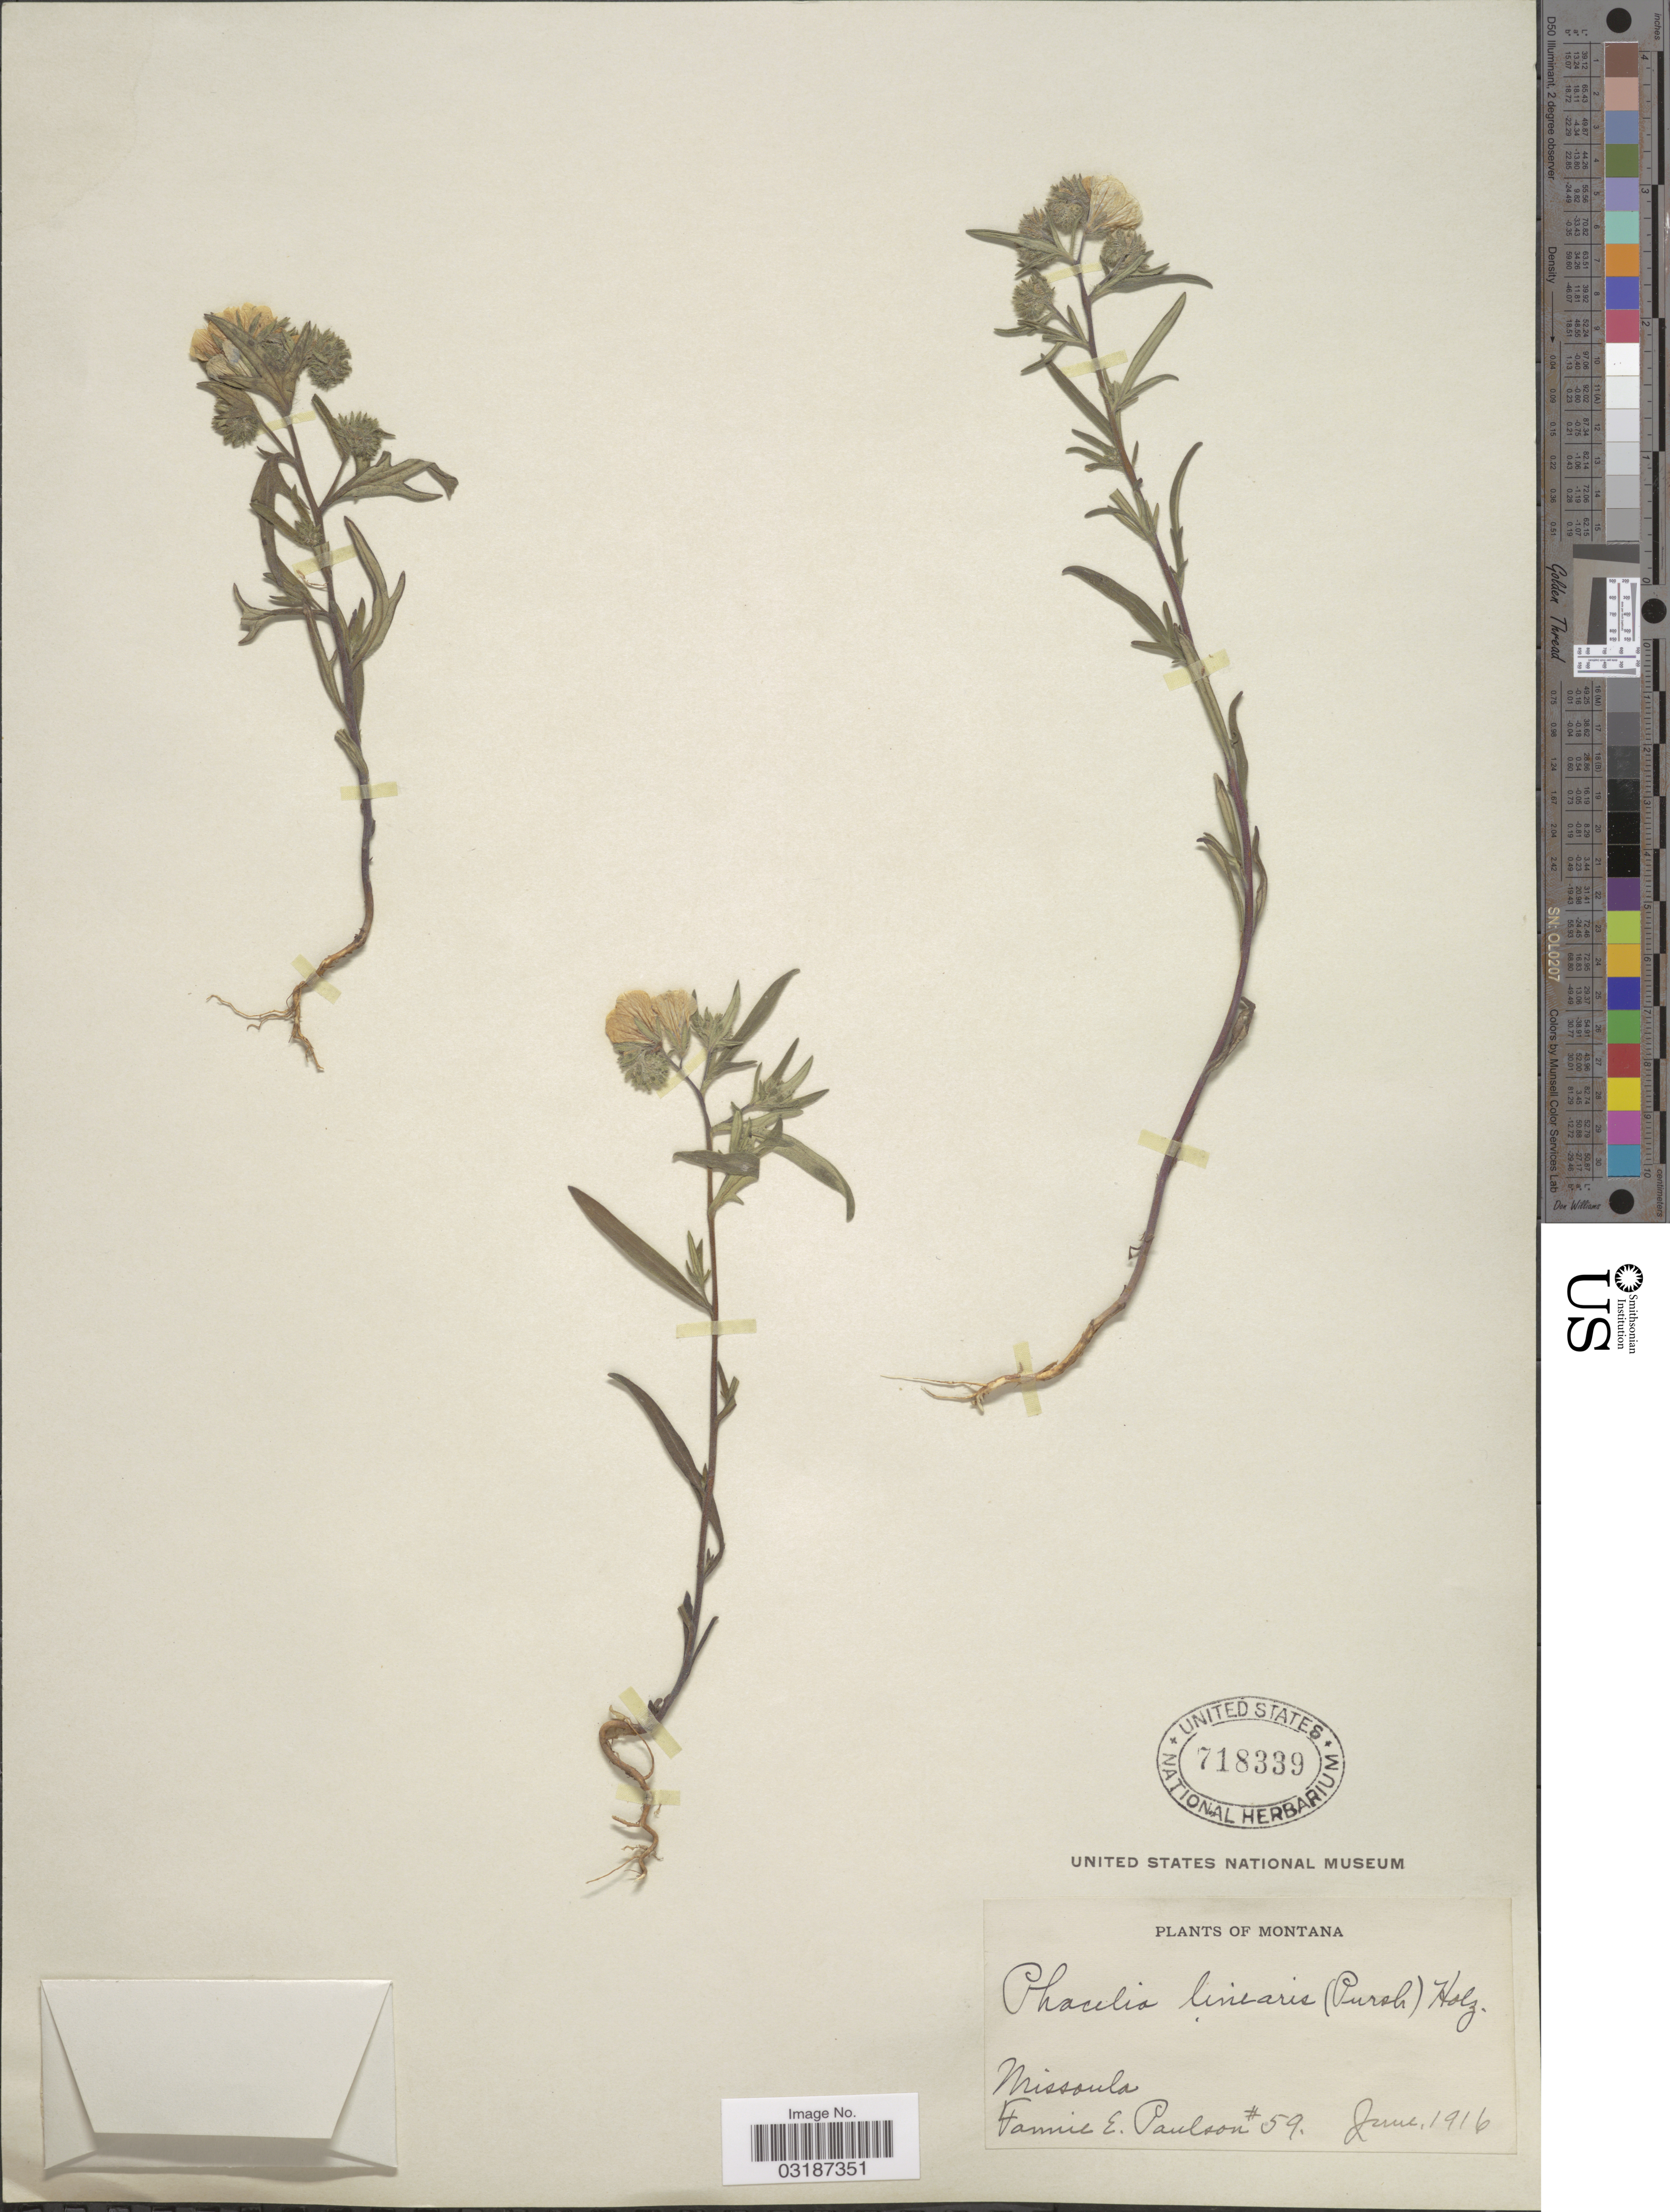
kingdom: Plantae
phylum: Tracheophyta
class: Magnoliopsida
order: Boraginales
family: Hydrophyllaceae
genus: Phacelia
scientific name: Phacelia linearis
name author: (Pursh) Holz.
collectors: F. Paulson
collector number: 59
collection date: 1916-06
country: United States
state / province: Montana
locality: Missoula.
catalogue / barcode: US 718339